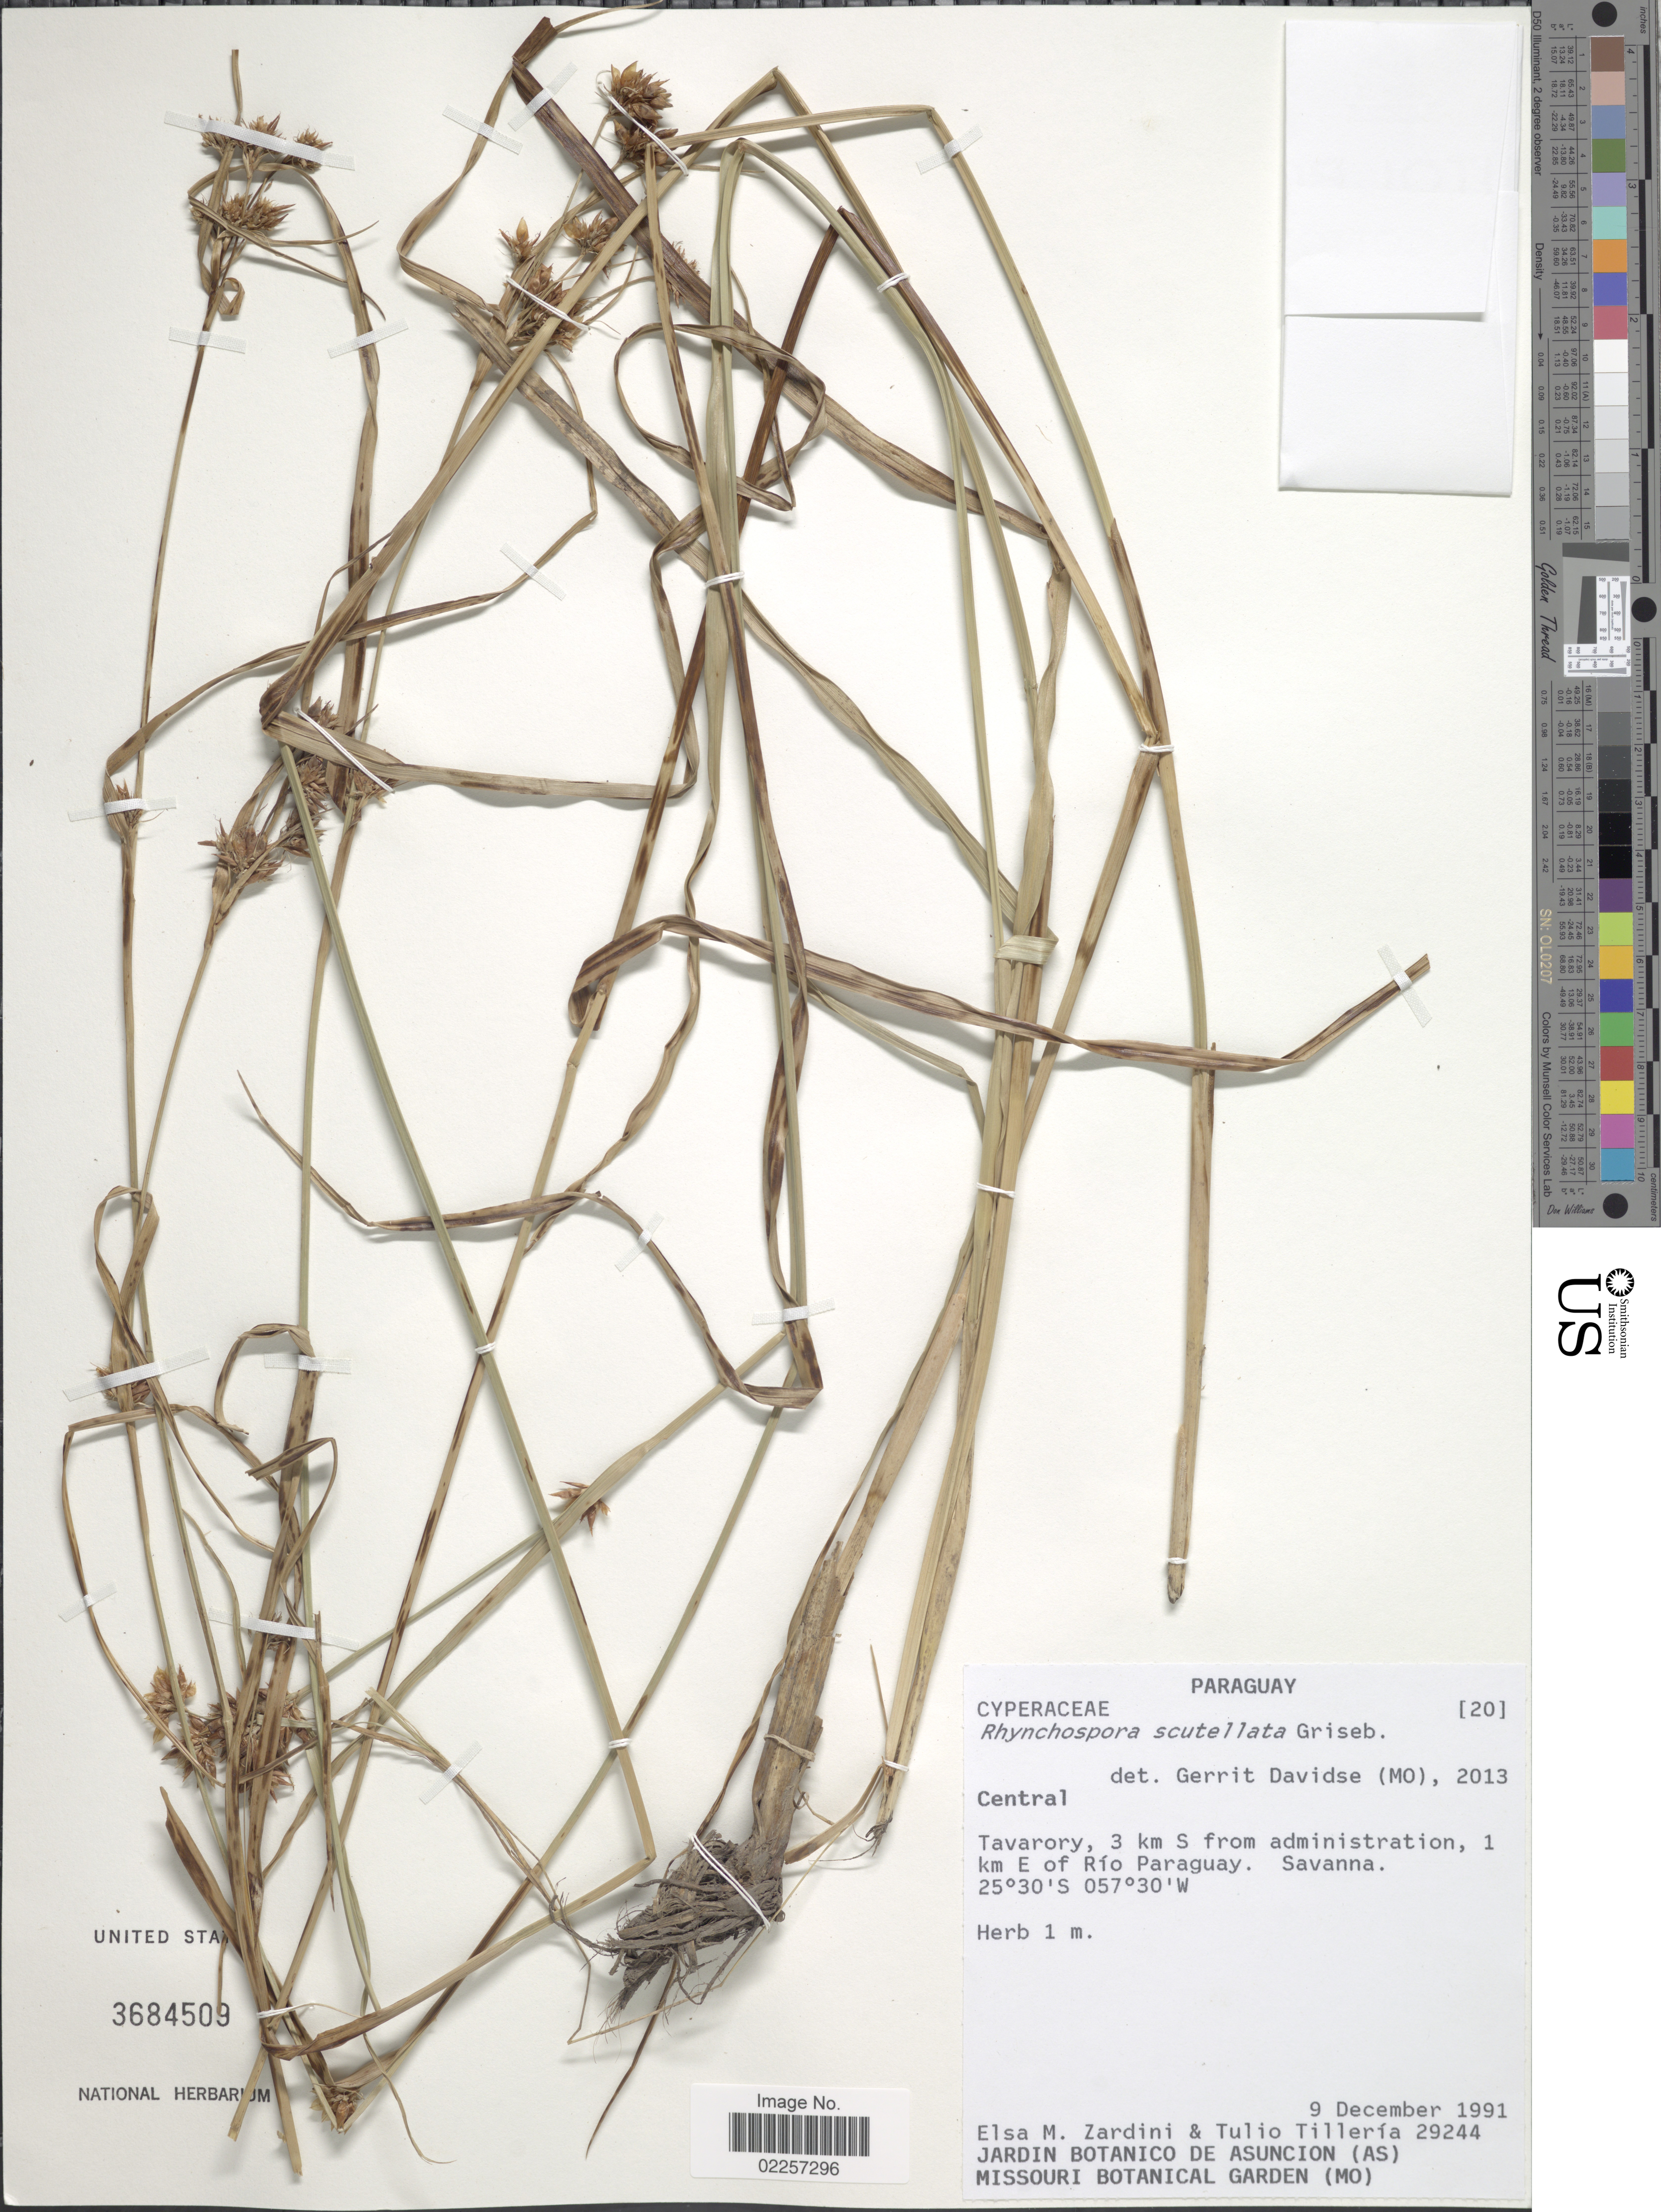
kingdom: Plantae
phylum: Tracheophyta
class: Liliopsida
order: Poales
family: Cyperaceae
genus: Rhynchospora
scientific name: Rhynchospora scutellata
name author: Griseb.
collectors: E. M. Zardini & T. Tilleria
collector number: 29244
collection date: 1991-12-09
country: Paraguay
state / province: Central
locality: Tavorory, 3 km S from adminstration, 1 km E of Rio Paraguay, Savanna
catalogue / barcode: US 3684509